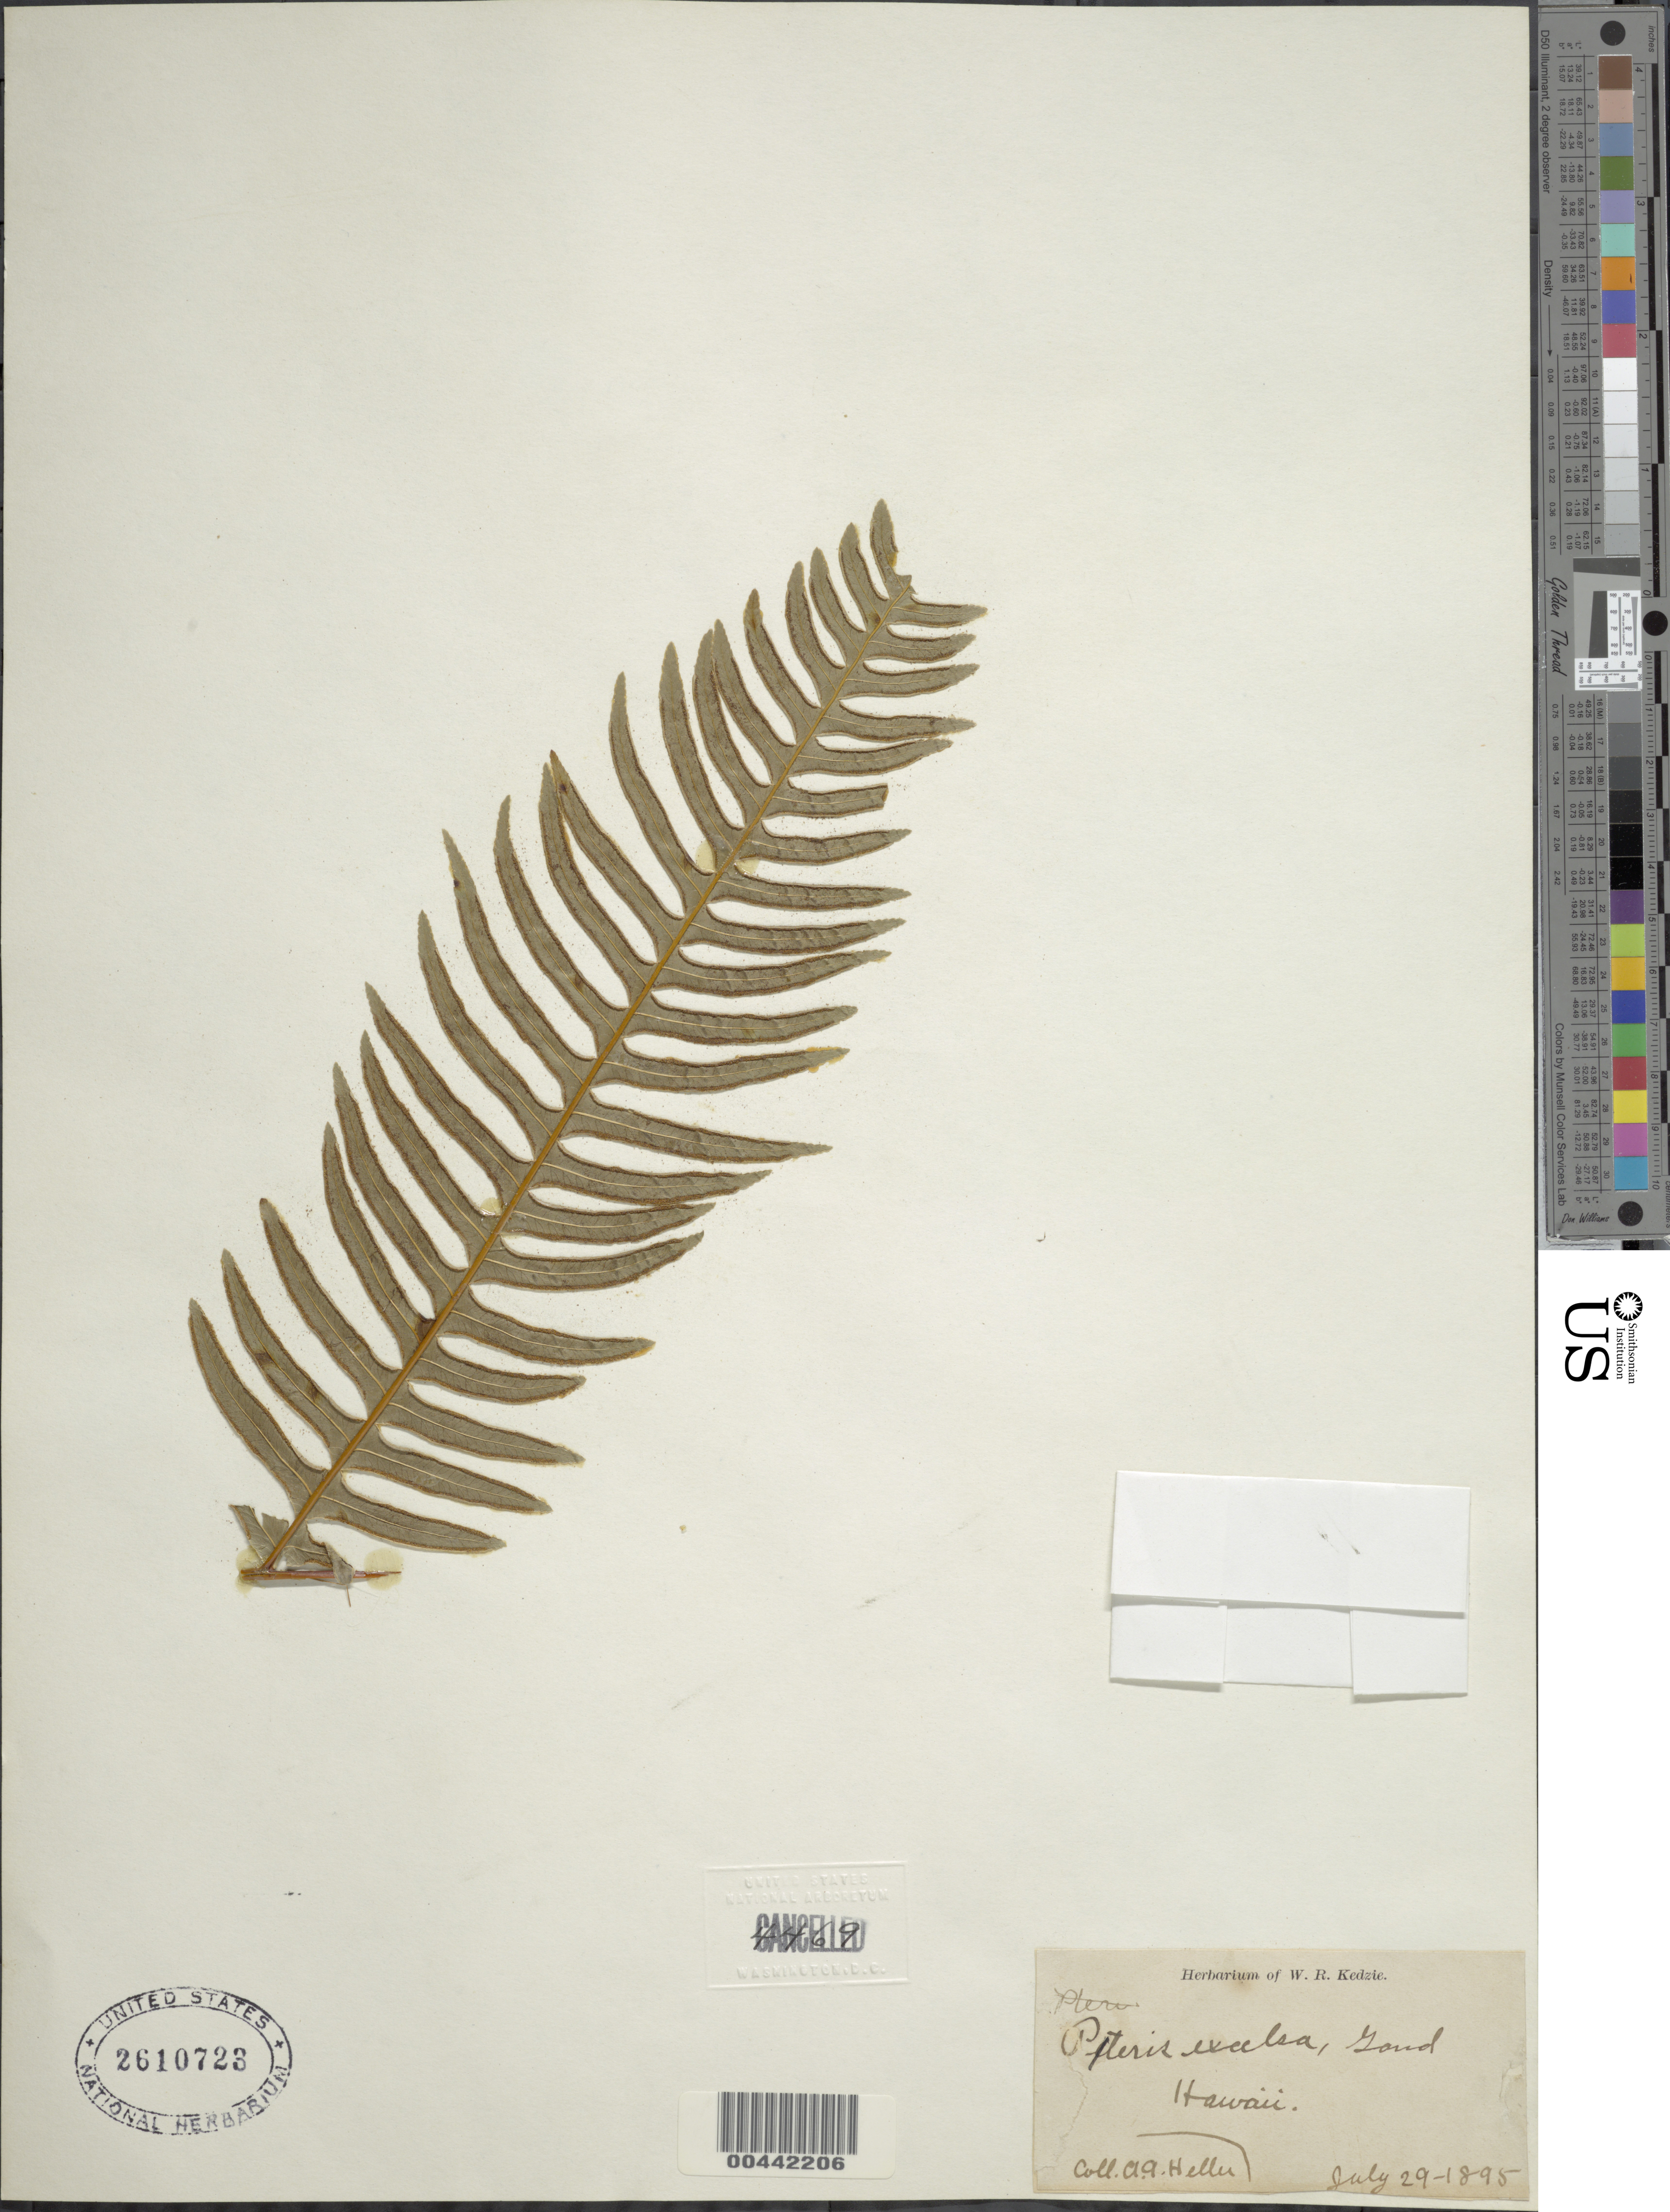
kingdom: Plantae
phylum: Tracheophyta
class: Polypodiopsida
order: Polypodiales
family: Pteridaceae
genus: Pteris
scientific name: Pteris terminalis var. terminalis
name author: Wall.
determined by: Wagner, W. L., (BOT), Smithsonian Institution - National Museum of Natural History (UNITED STATES)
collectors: A. A. Heller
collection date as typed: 29 Jul 1895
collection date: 1895-07-29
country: United States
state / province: Hawaii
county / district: Hawaii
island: Hawaii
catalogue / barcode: US 2610723